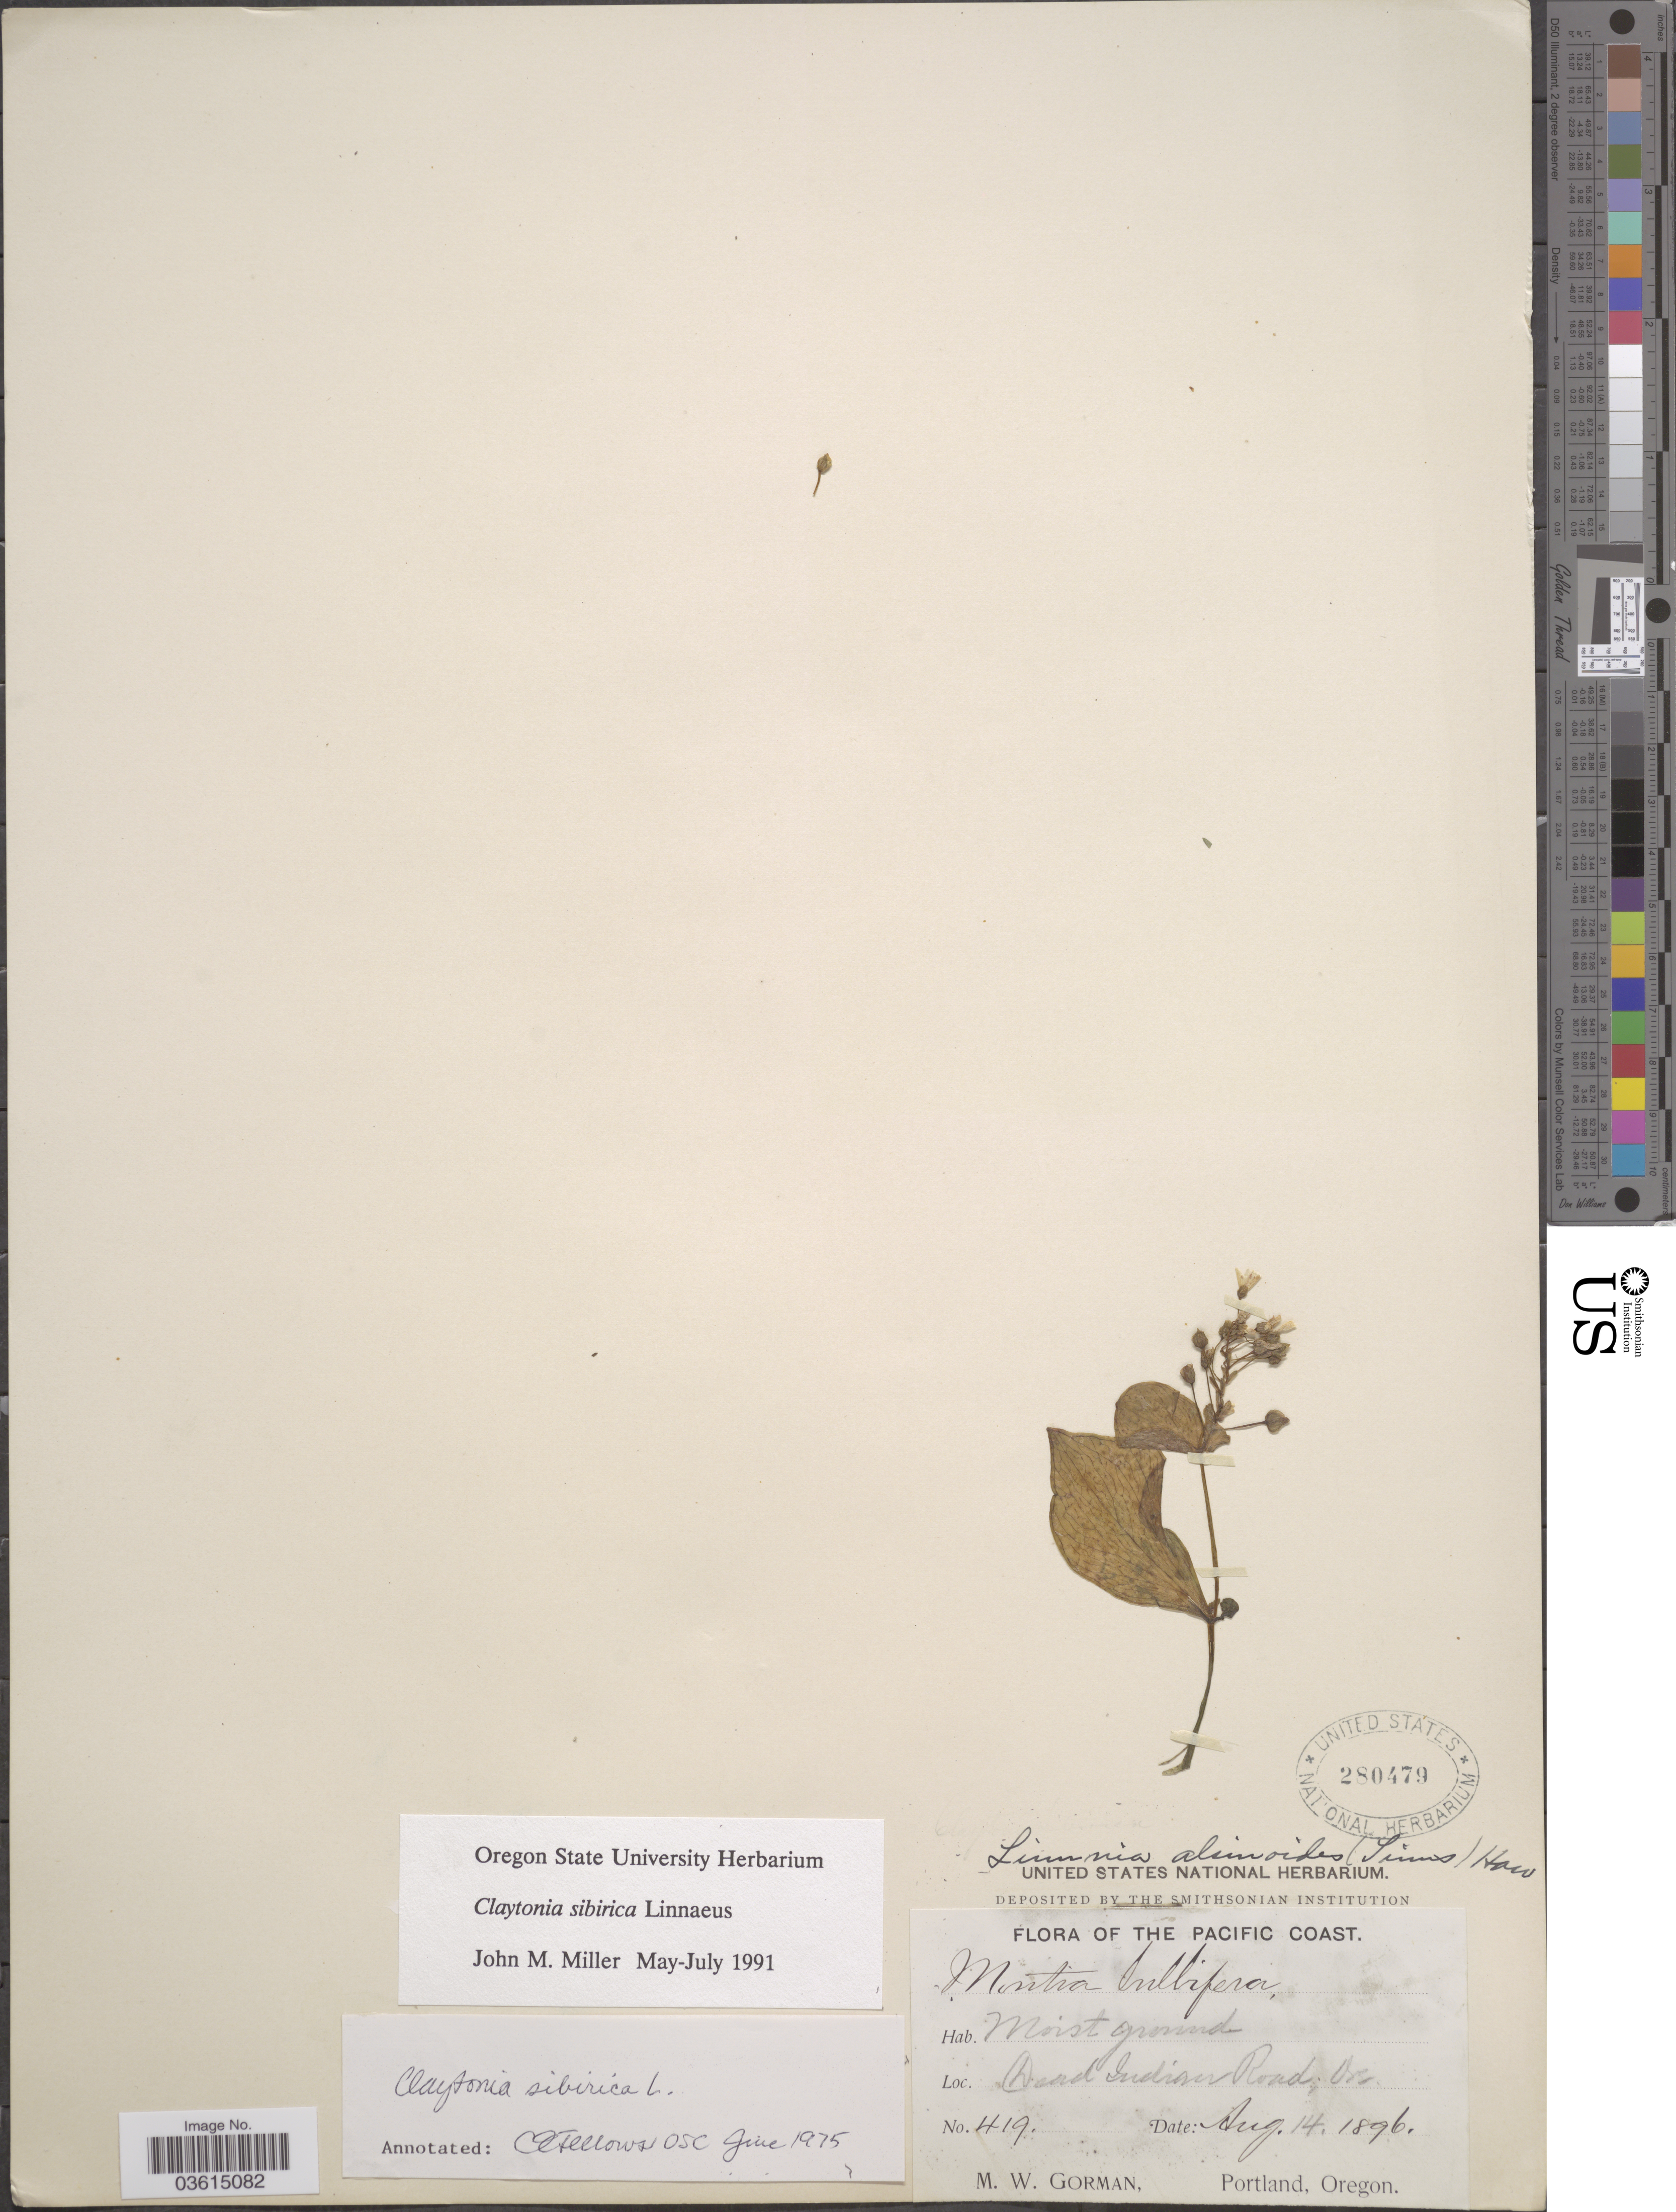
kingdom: Plantae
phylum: Tracheophyta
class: Magnoliopsida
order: Caryophyllales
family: Montiaceae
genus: Claytonia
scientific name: Claytonia sibirica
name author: L.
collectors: M. W. Gorman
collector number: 419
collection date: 1896-08-14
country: United States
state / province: Oregon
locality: The Pacific Coast. Dead Indian Road.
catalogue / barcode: US 280479